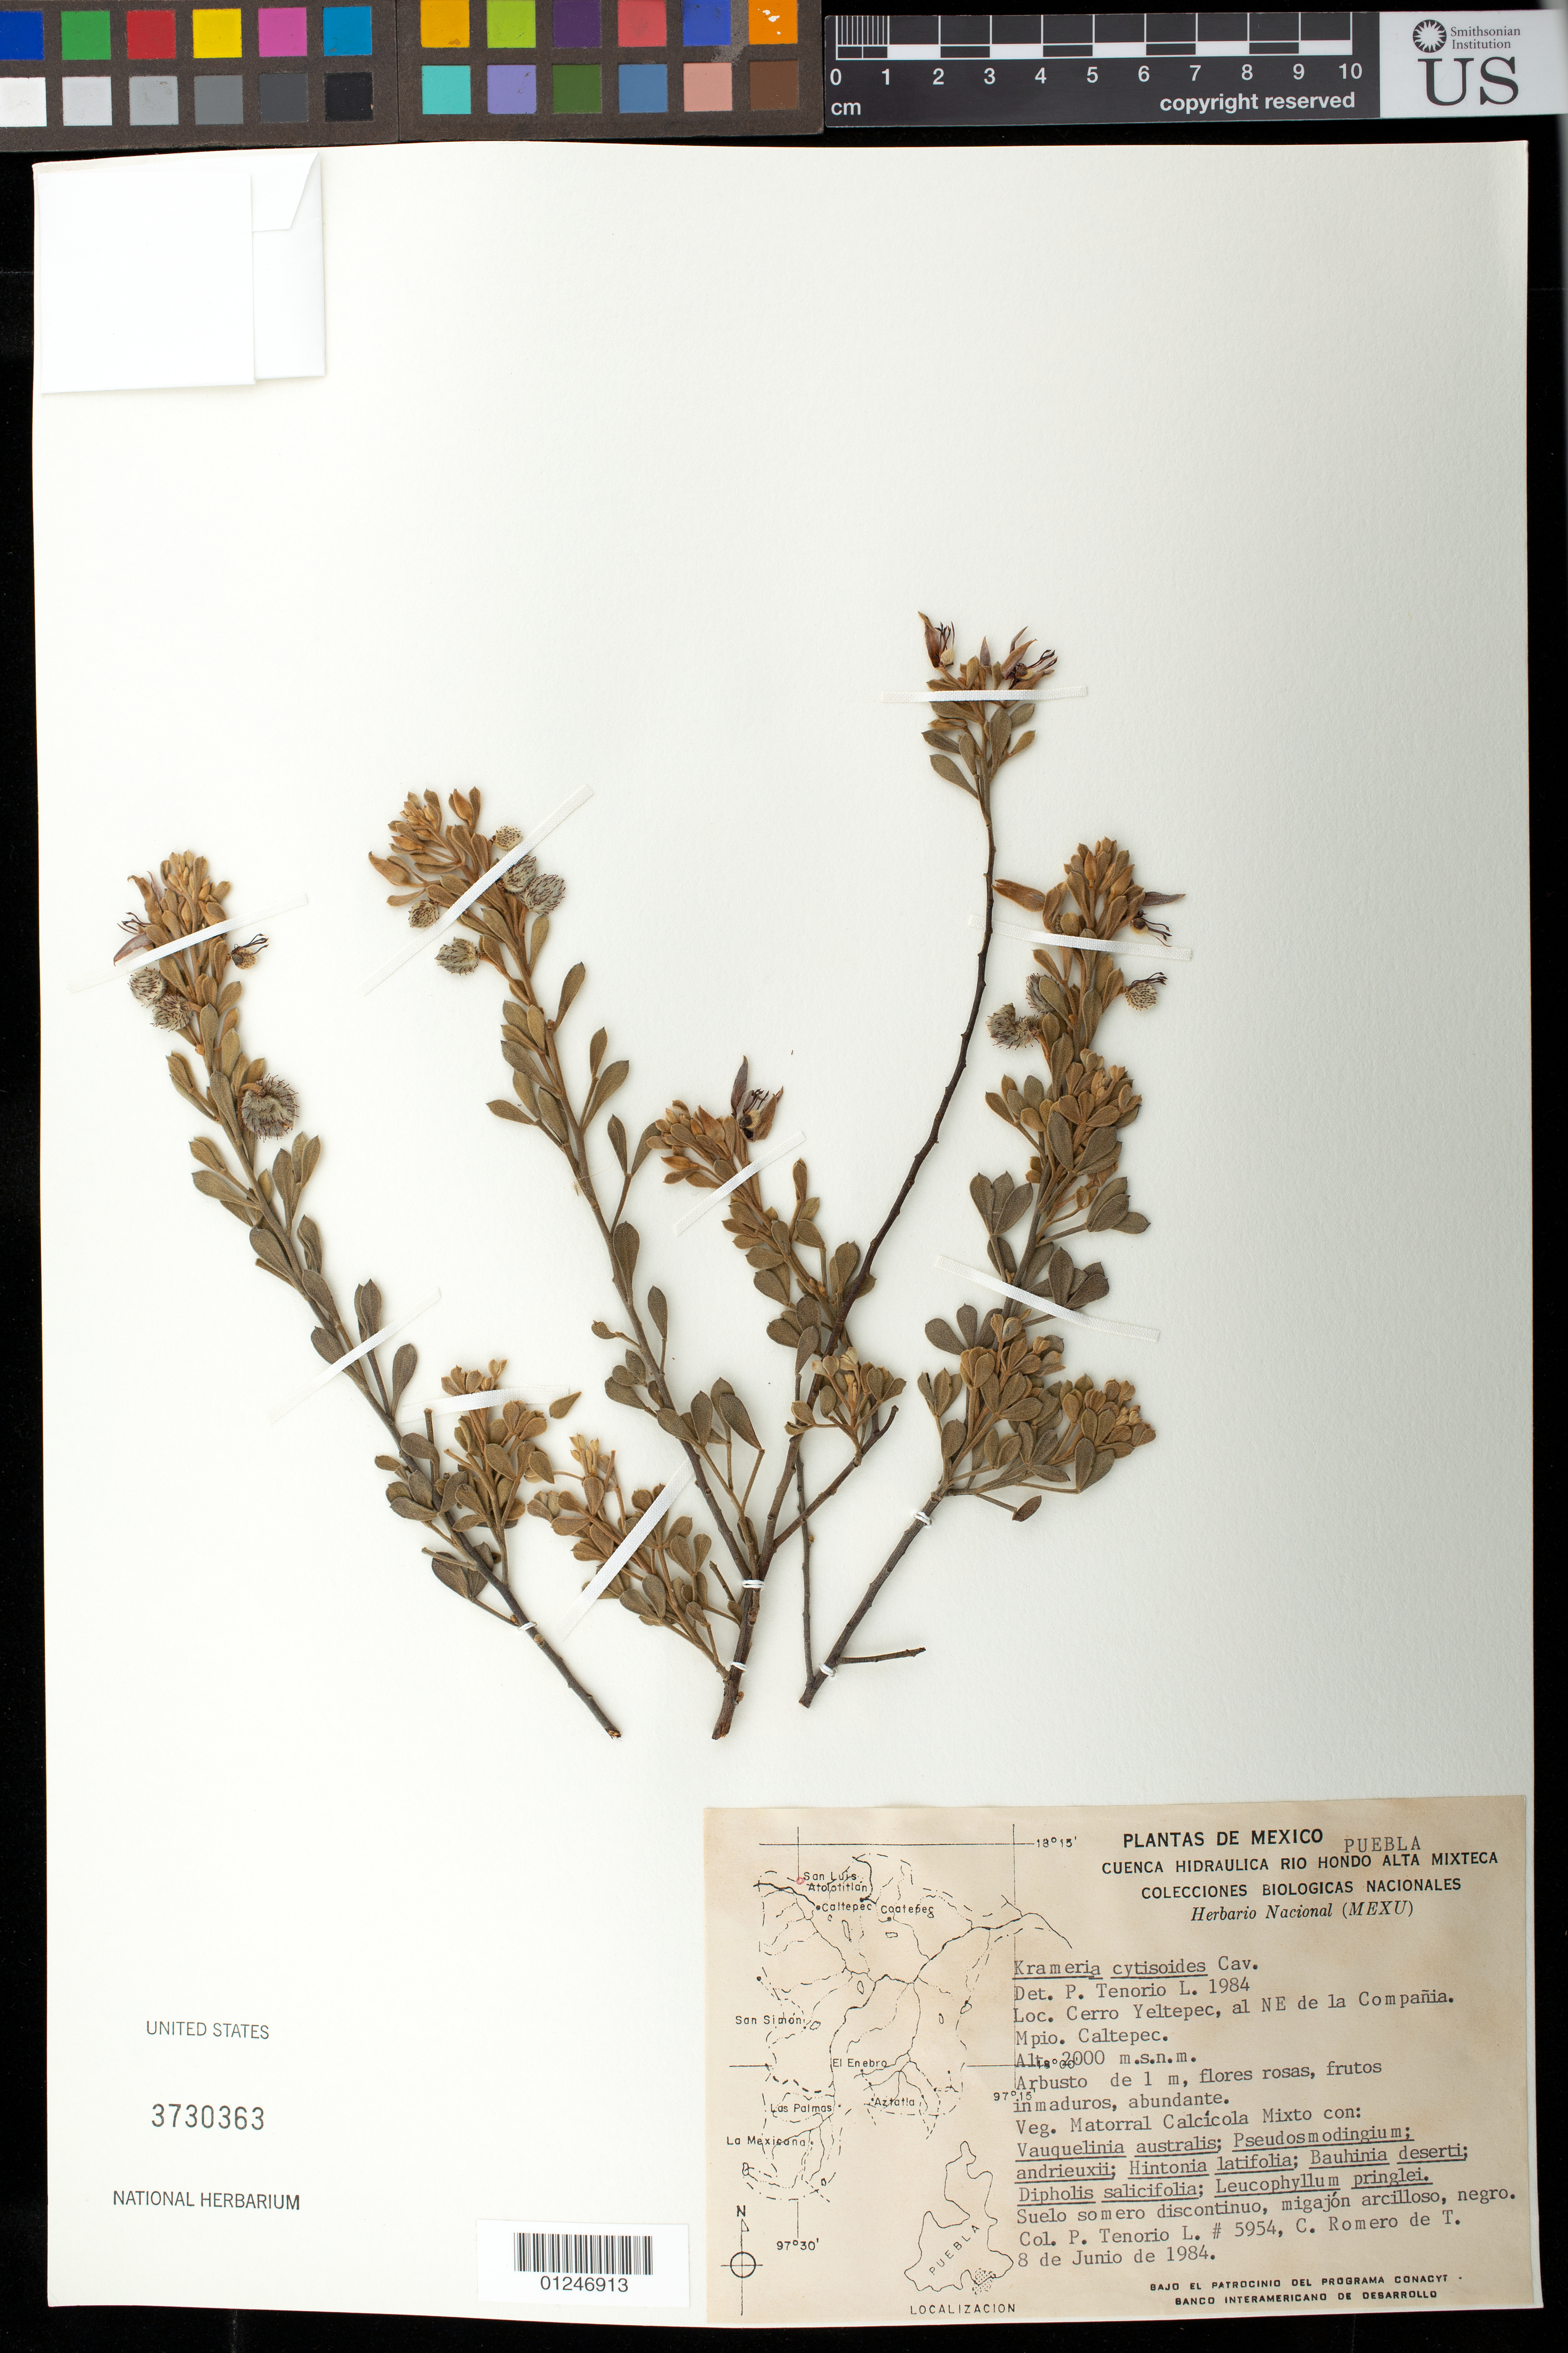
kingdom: Plantae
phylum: Tracheophyta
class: Magnoliopsida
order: Zygophyllales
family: Krameriaceae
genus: Krameria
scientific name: Krameria cytisoides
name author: Cav.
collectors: P. Tenorio L. & C. Romero de T.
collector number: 5954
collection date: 1984-06-08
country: Mexico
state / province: Puebla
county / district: Caltepec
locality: Cerro Yeltepec, al NE de la Compania.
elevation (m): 2000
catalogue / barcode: US 3730363